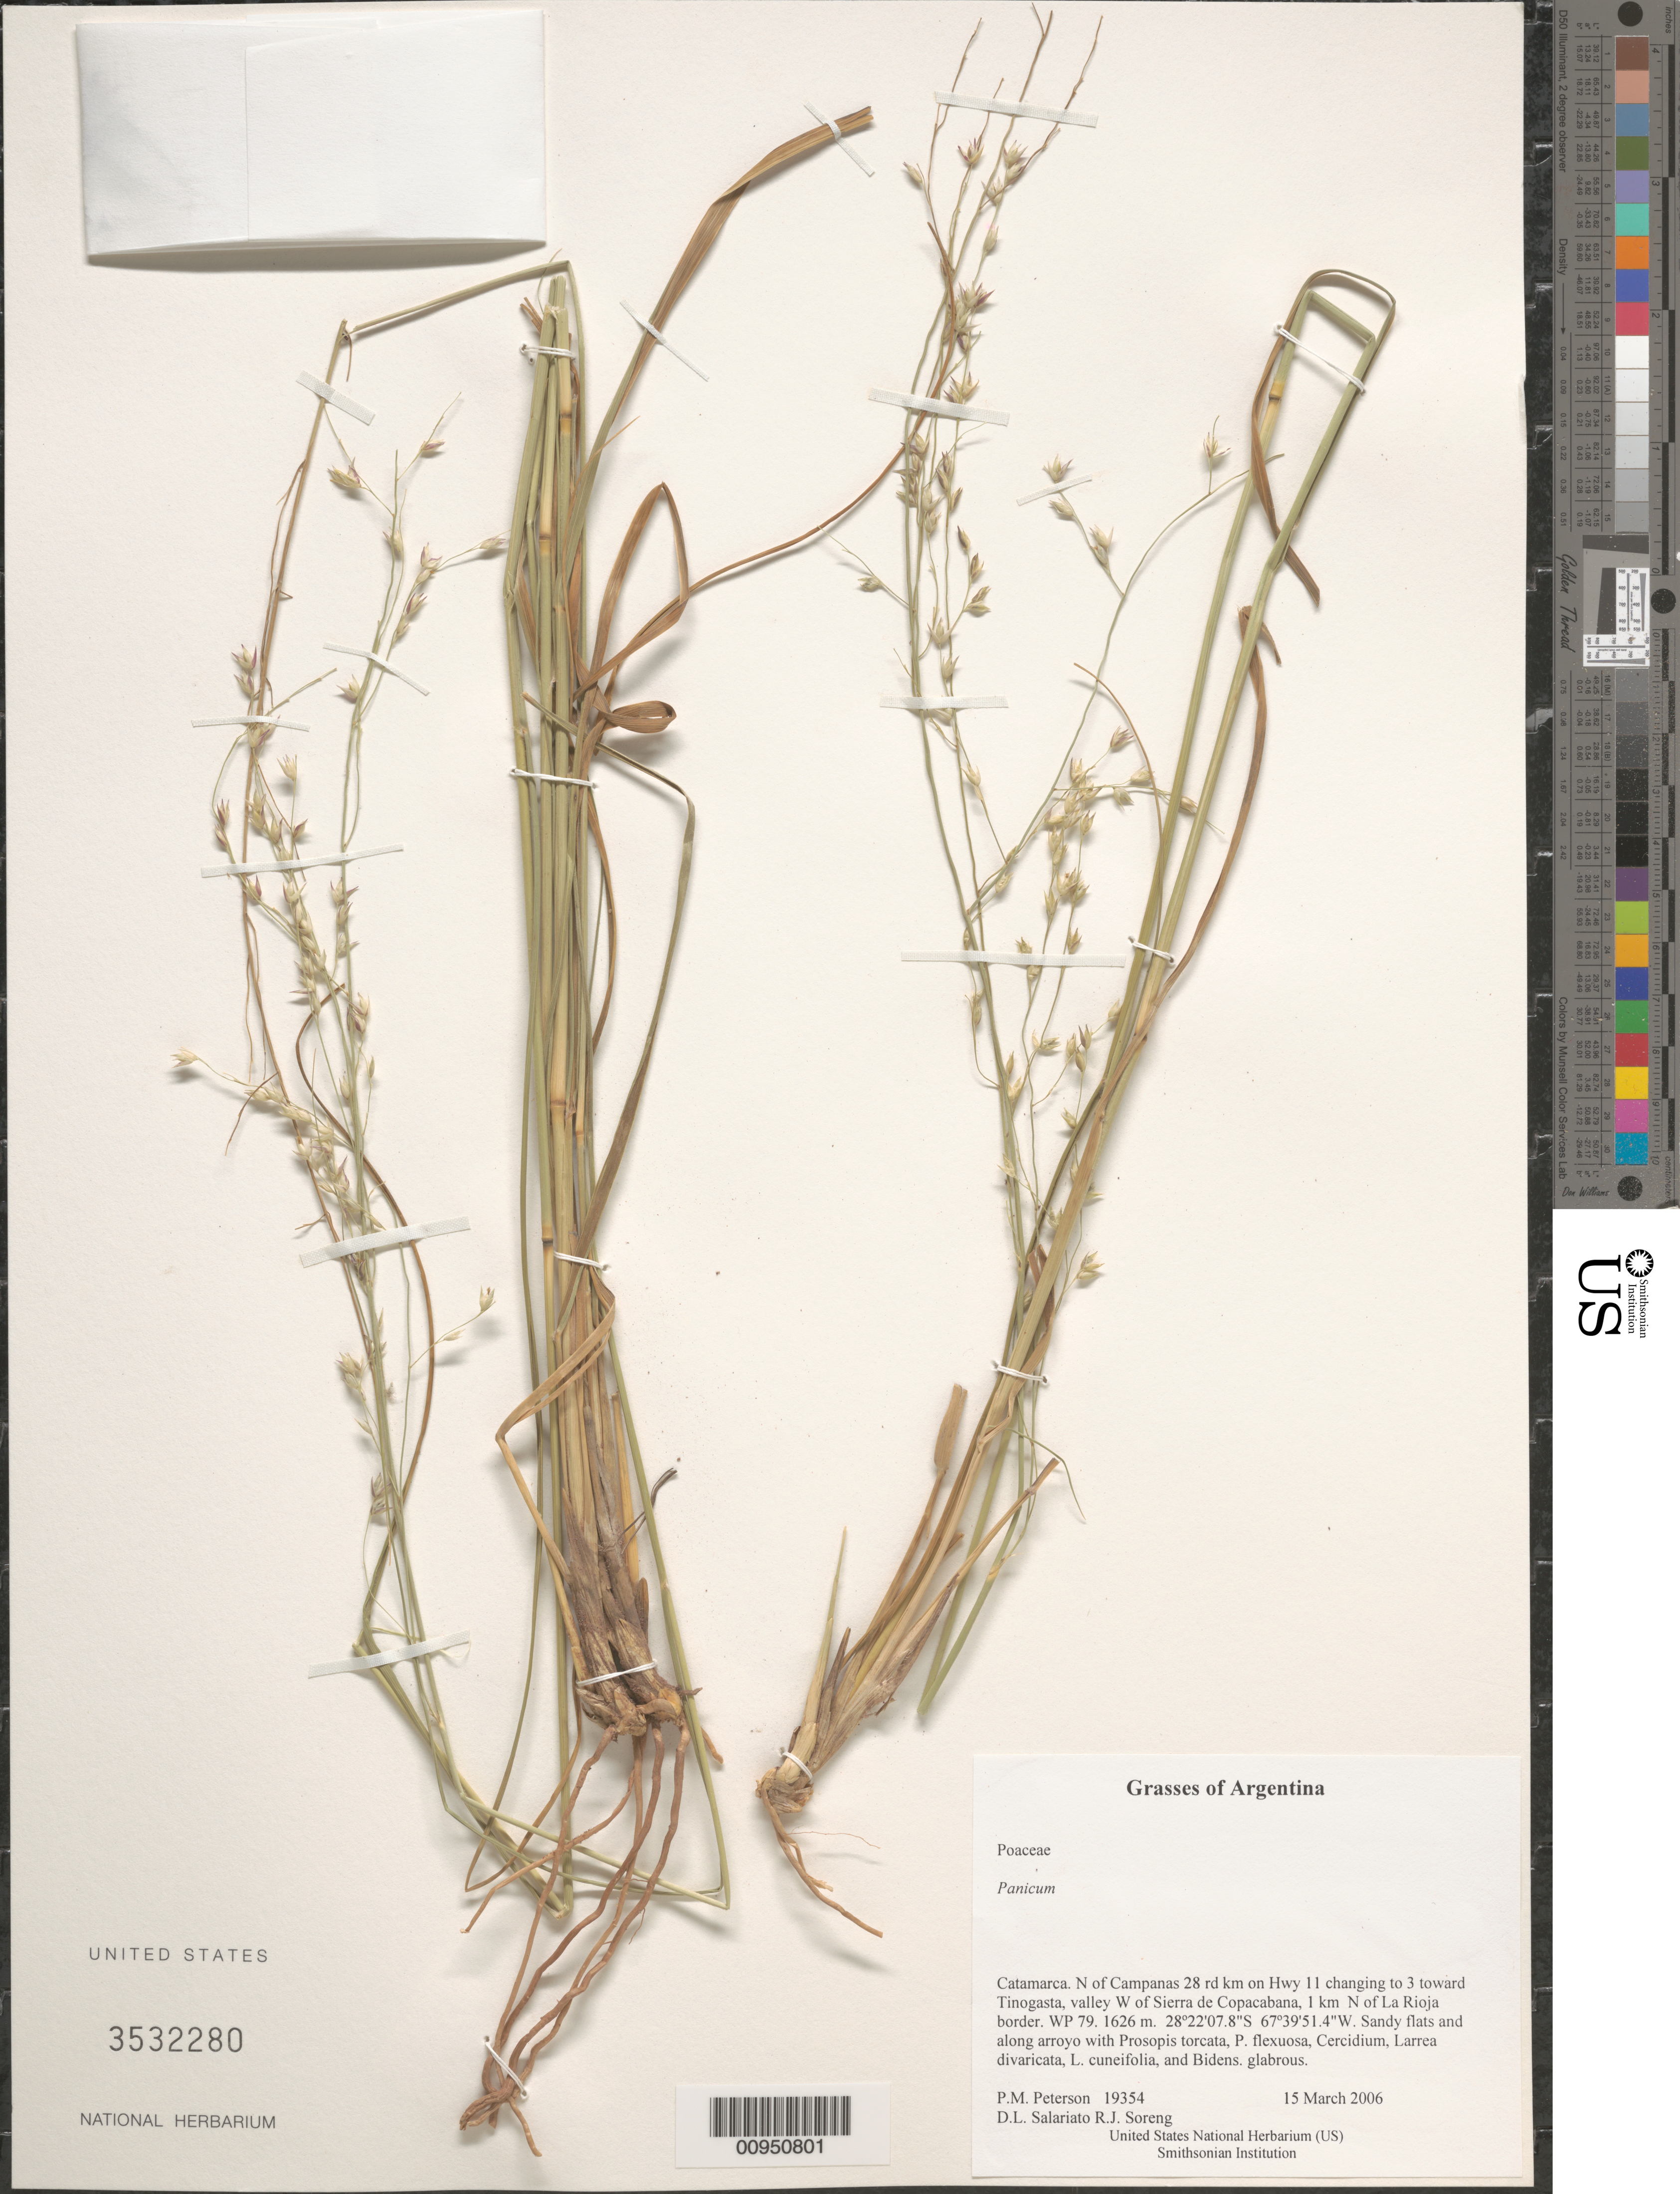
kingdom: Plantae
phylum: Tracheophyta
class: Liliopsida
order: Poales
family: Poaceae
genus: Panicum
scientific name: Panicum sp.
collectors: P. M. Peterson, R. J. Soreng, D. Salariato & A. Panizza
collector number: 19354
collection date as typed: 15 Mar 2006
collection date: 2006-03-15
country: Argentina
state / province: Catamarca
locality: N of Campanas 28 rd km on Hwy 11 changing to 3 toward Tinogasta, valley W of Sierra de Copacabana, 1 km N of La Rioja border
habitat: Sandy flats and along arroyo with Prosopis torcata, P. flexuosa, Cercidium, Larrea divaricata, L. cuneifolia, and Bidens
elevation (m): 1626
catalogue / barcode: US 3532280